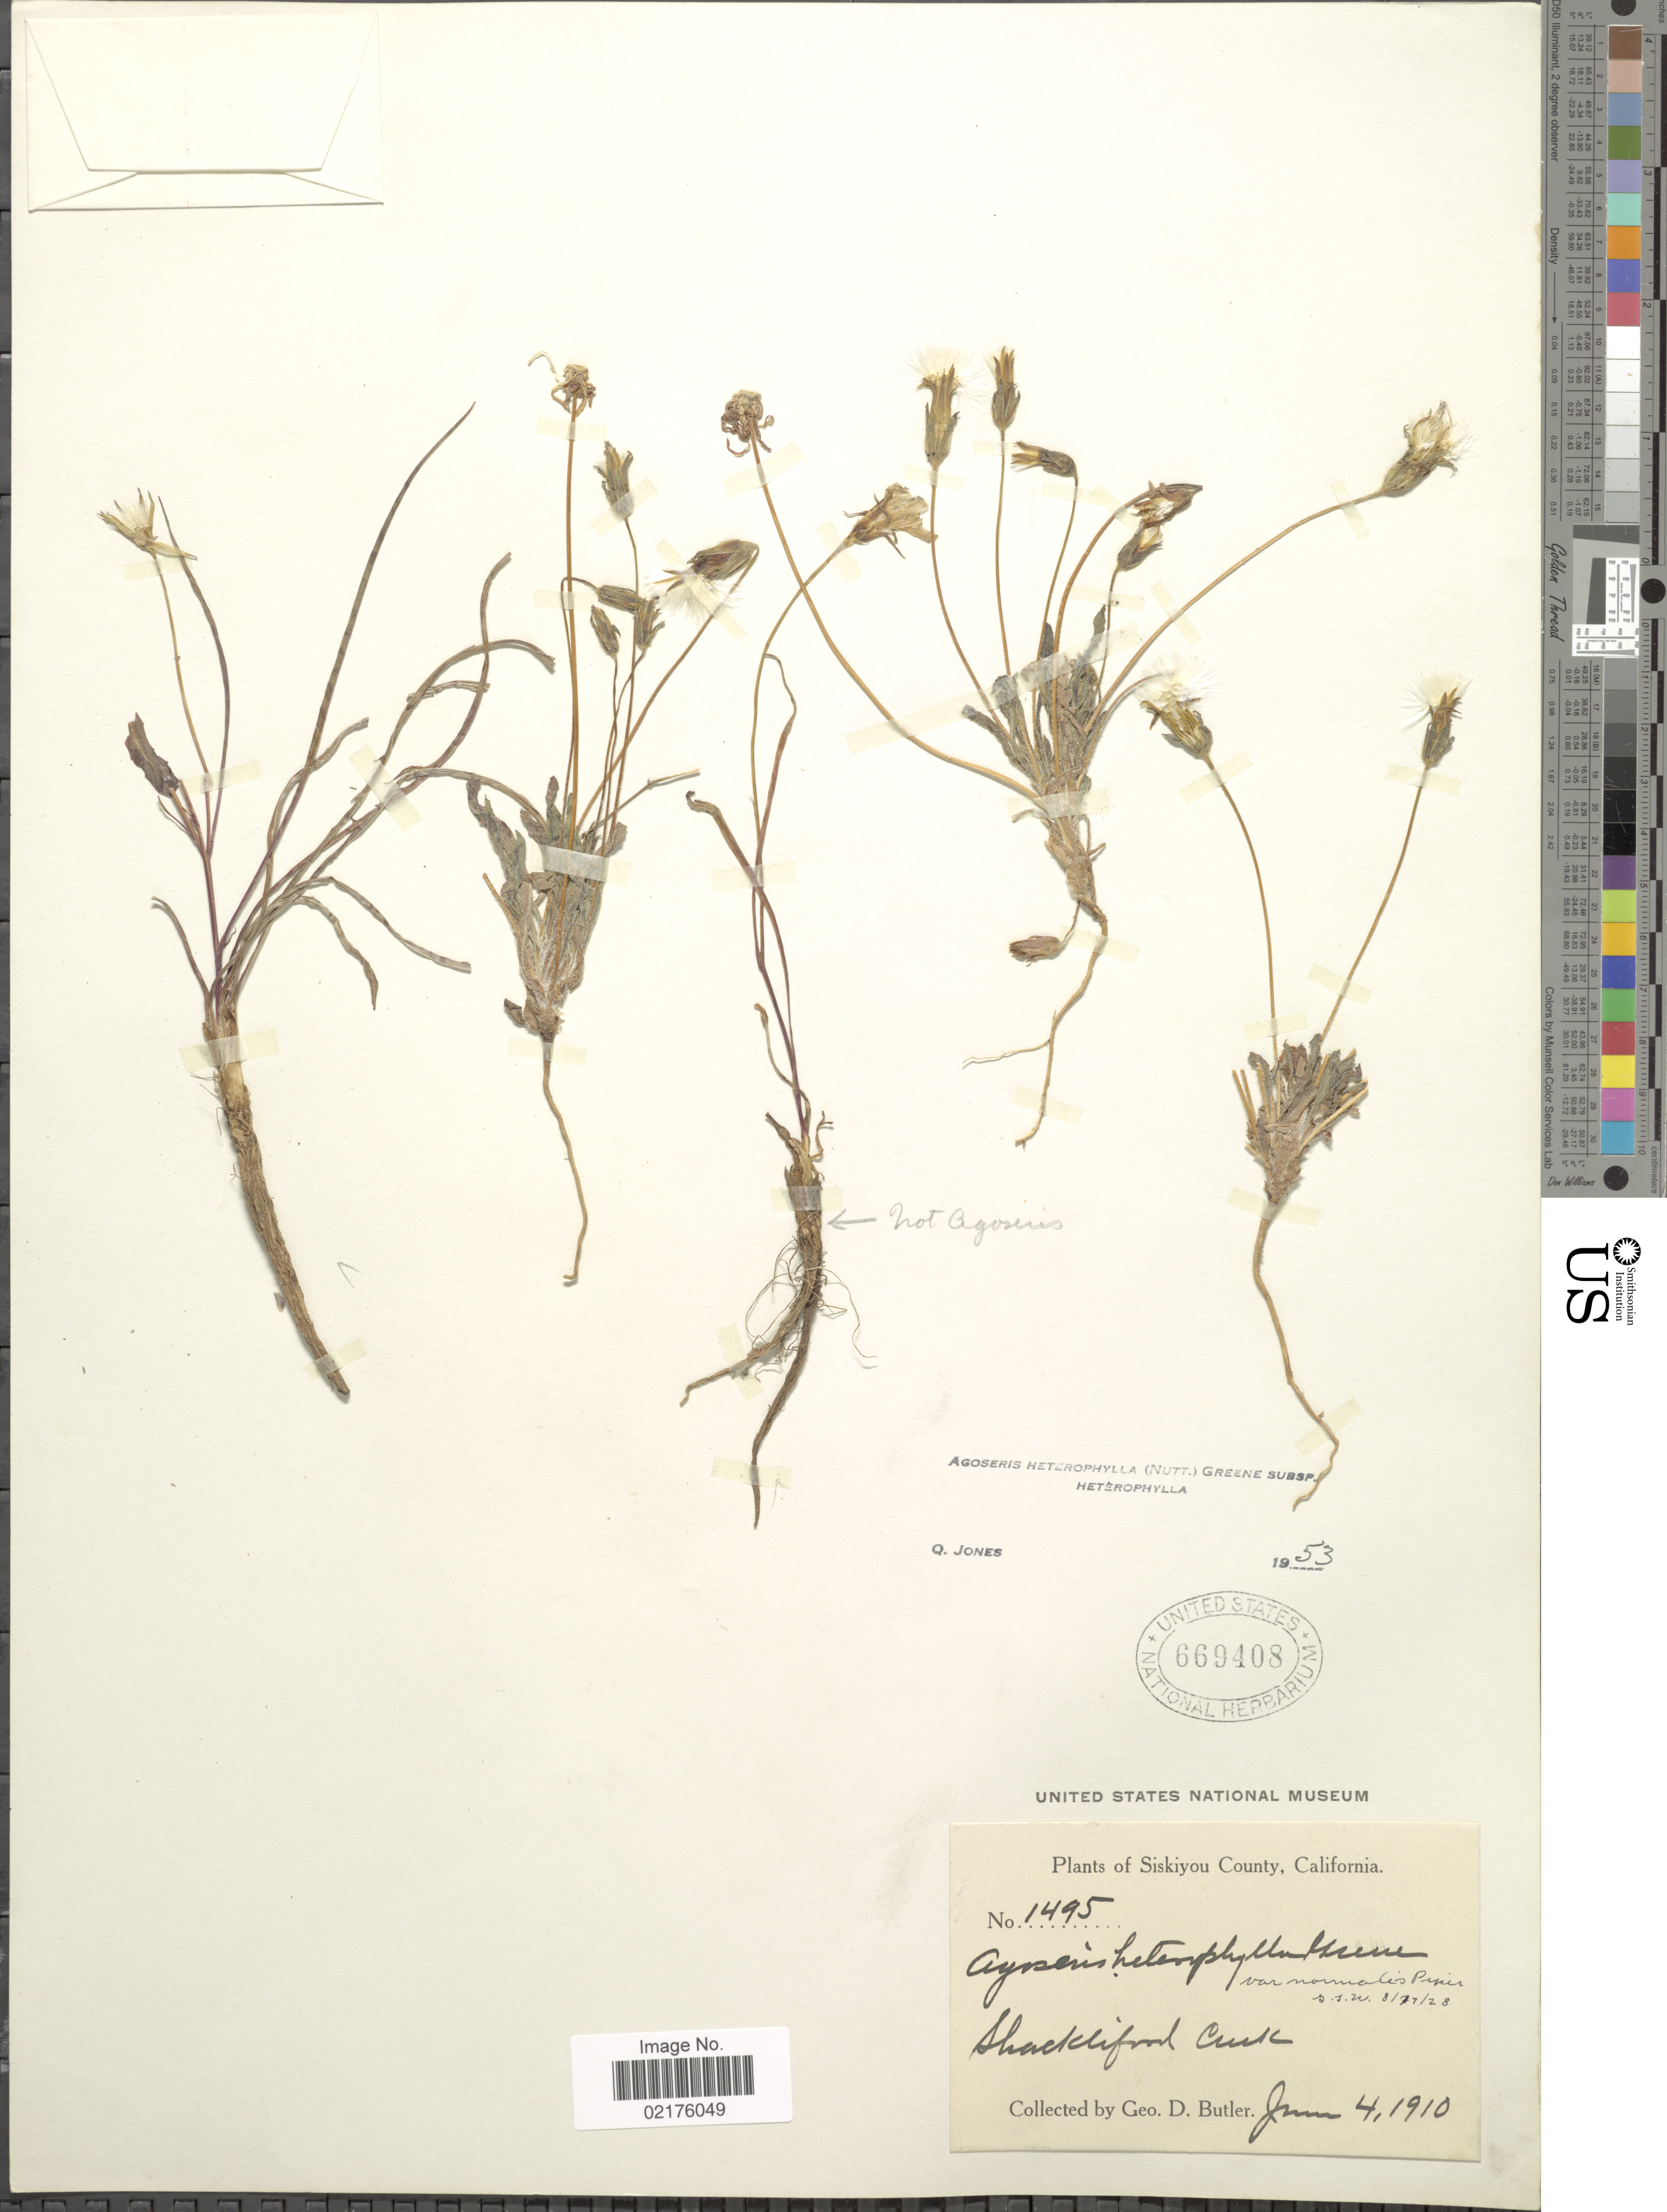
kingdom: Plantae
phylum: Tracheophyta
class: Magnoliopsida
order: Asterales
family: Asteraceae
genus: Agoseris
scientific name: Agoseris heterophylla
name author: (Nutt.) Greene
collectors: G. D. Butler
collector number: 1495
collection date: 1910-06-04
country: United States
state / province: California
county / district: Siskiyou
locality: Siskiyou County, California, Shackleford Creek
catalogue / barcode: US 6694078